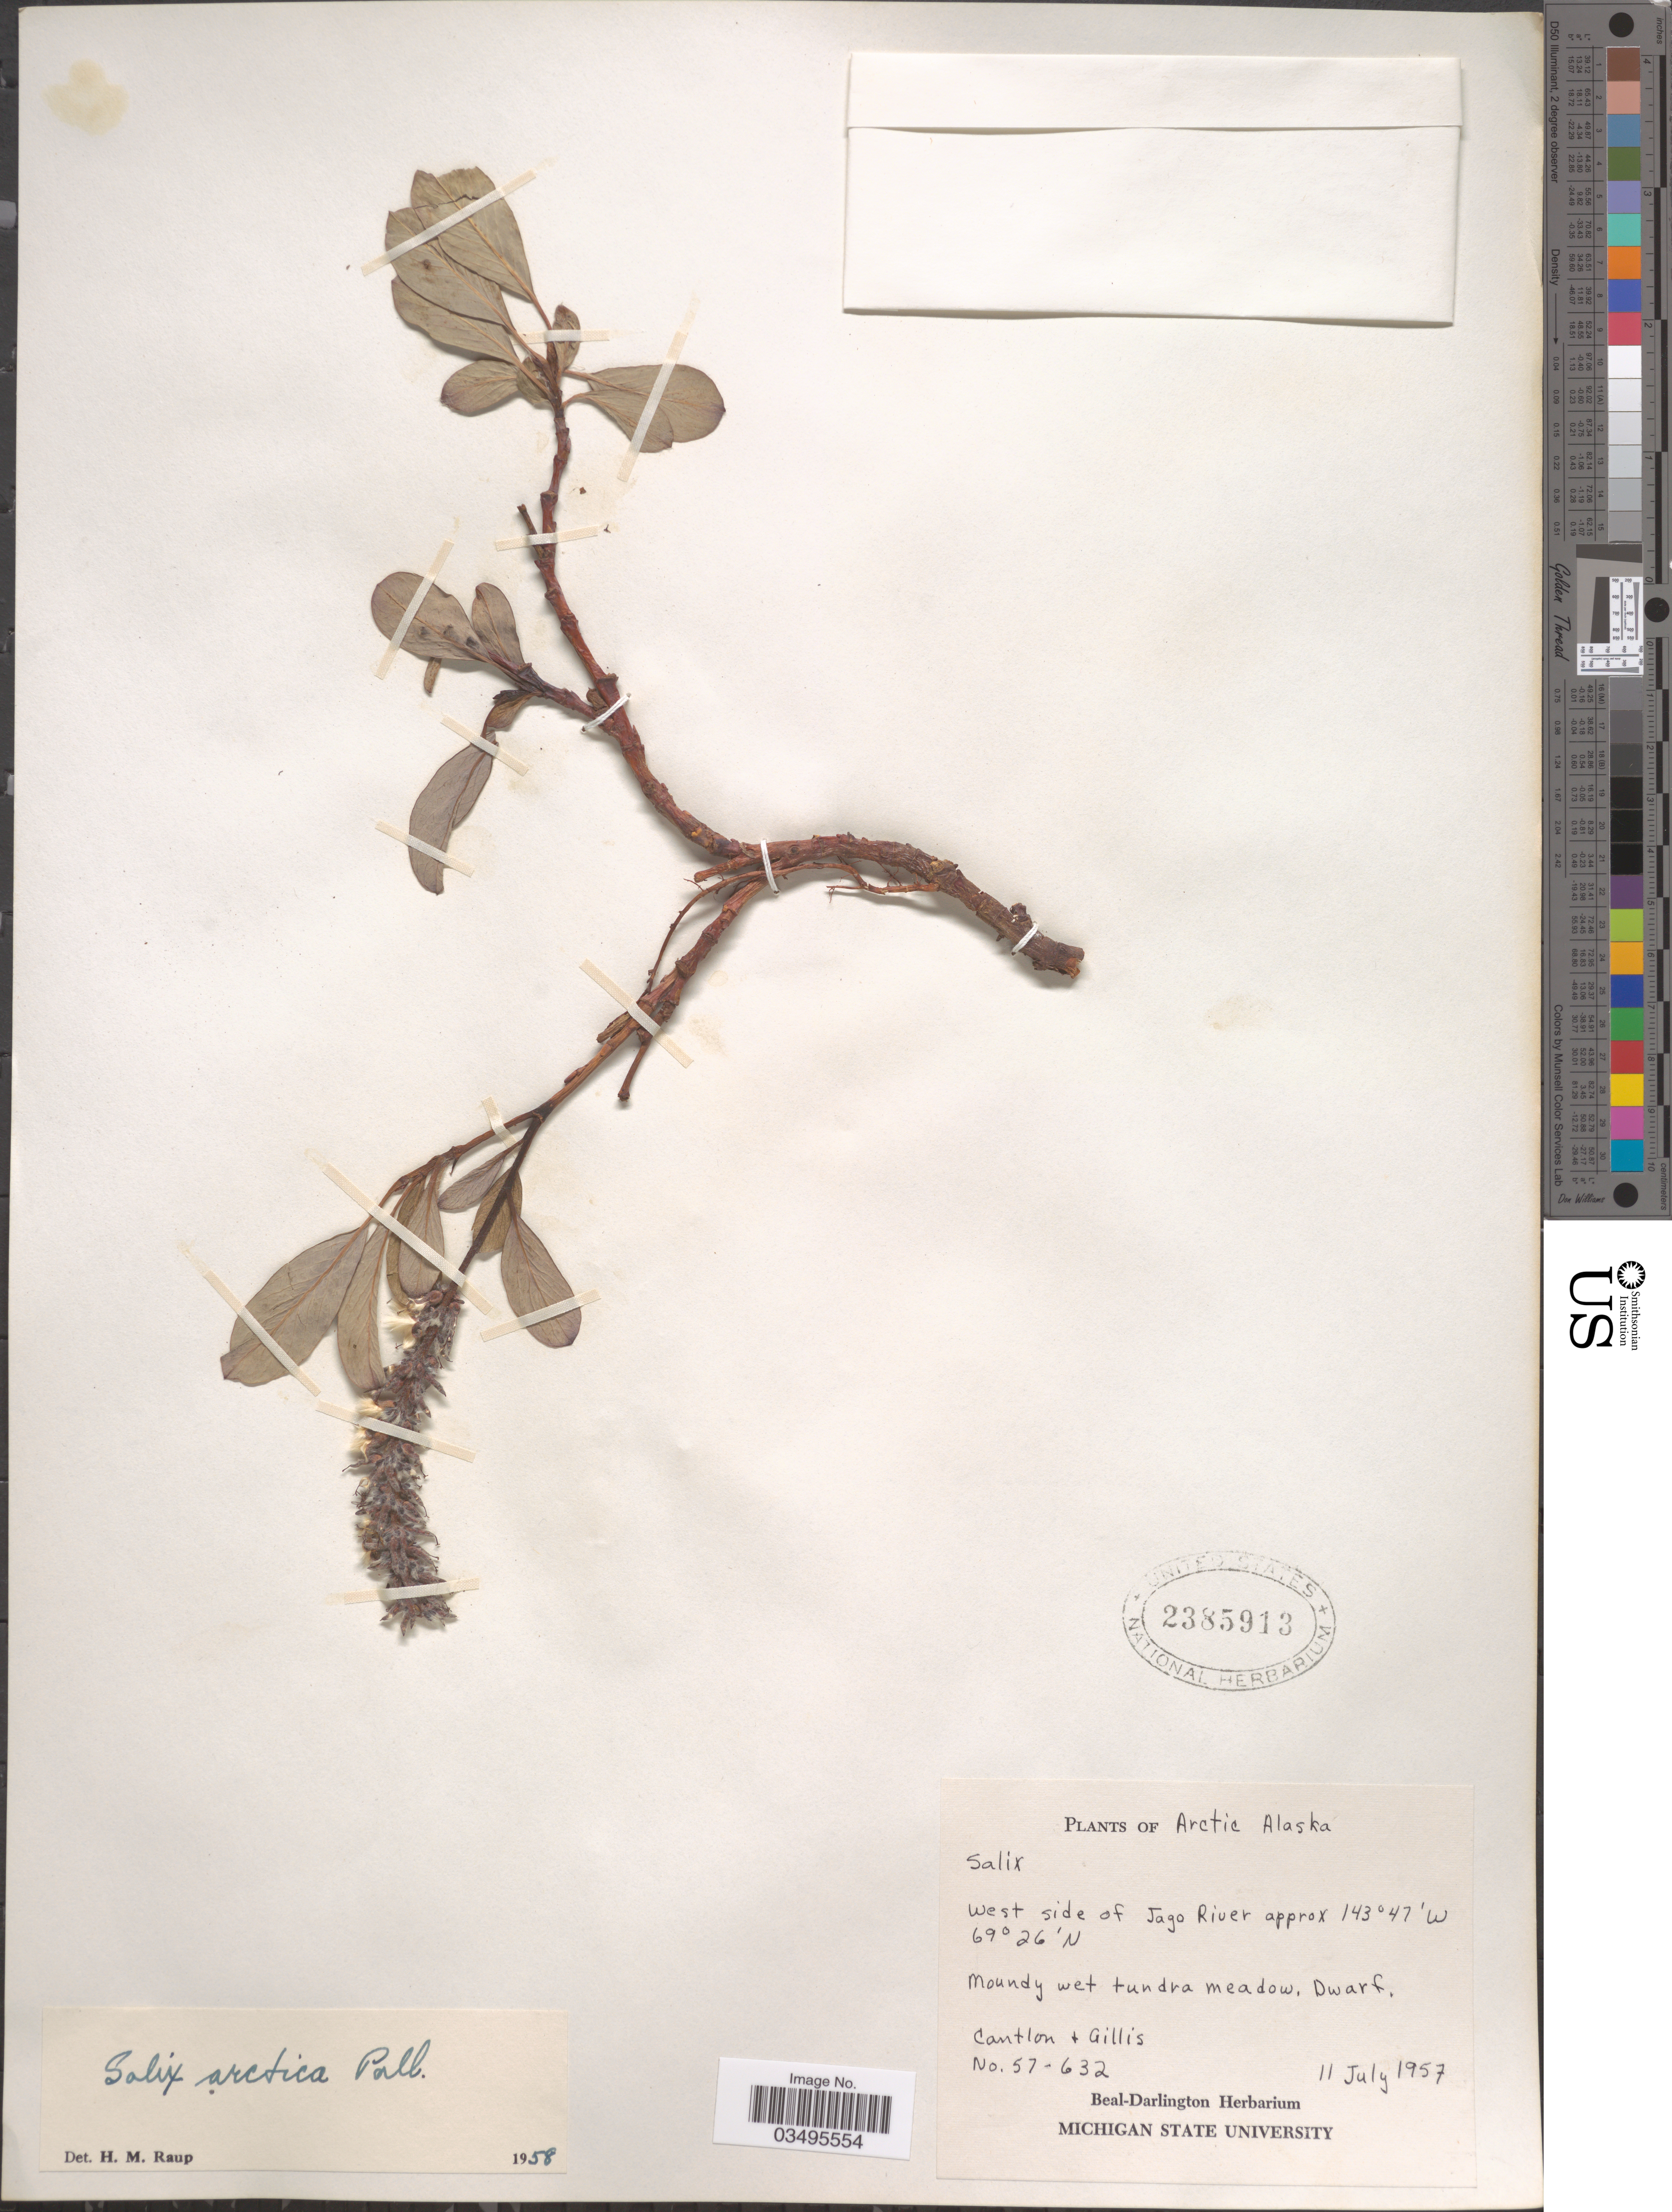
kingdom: Plantae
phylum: Tracheophyta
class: Magnoliopsida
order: Malpighiales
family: Salicaceae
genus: Salix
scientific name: Salix arctica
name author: Pall.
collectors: Cantlon & -. Gillis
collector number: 57-632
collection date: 1957-07-11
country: United States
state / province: Alaska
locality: Arctic Alaska. West side of Jago River.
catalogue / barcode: US 2385913